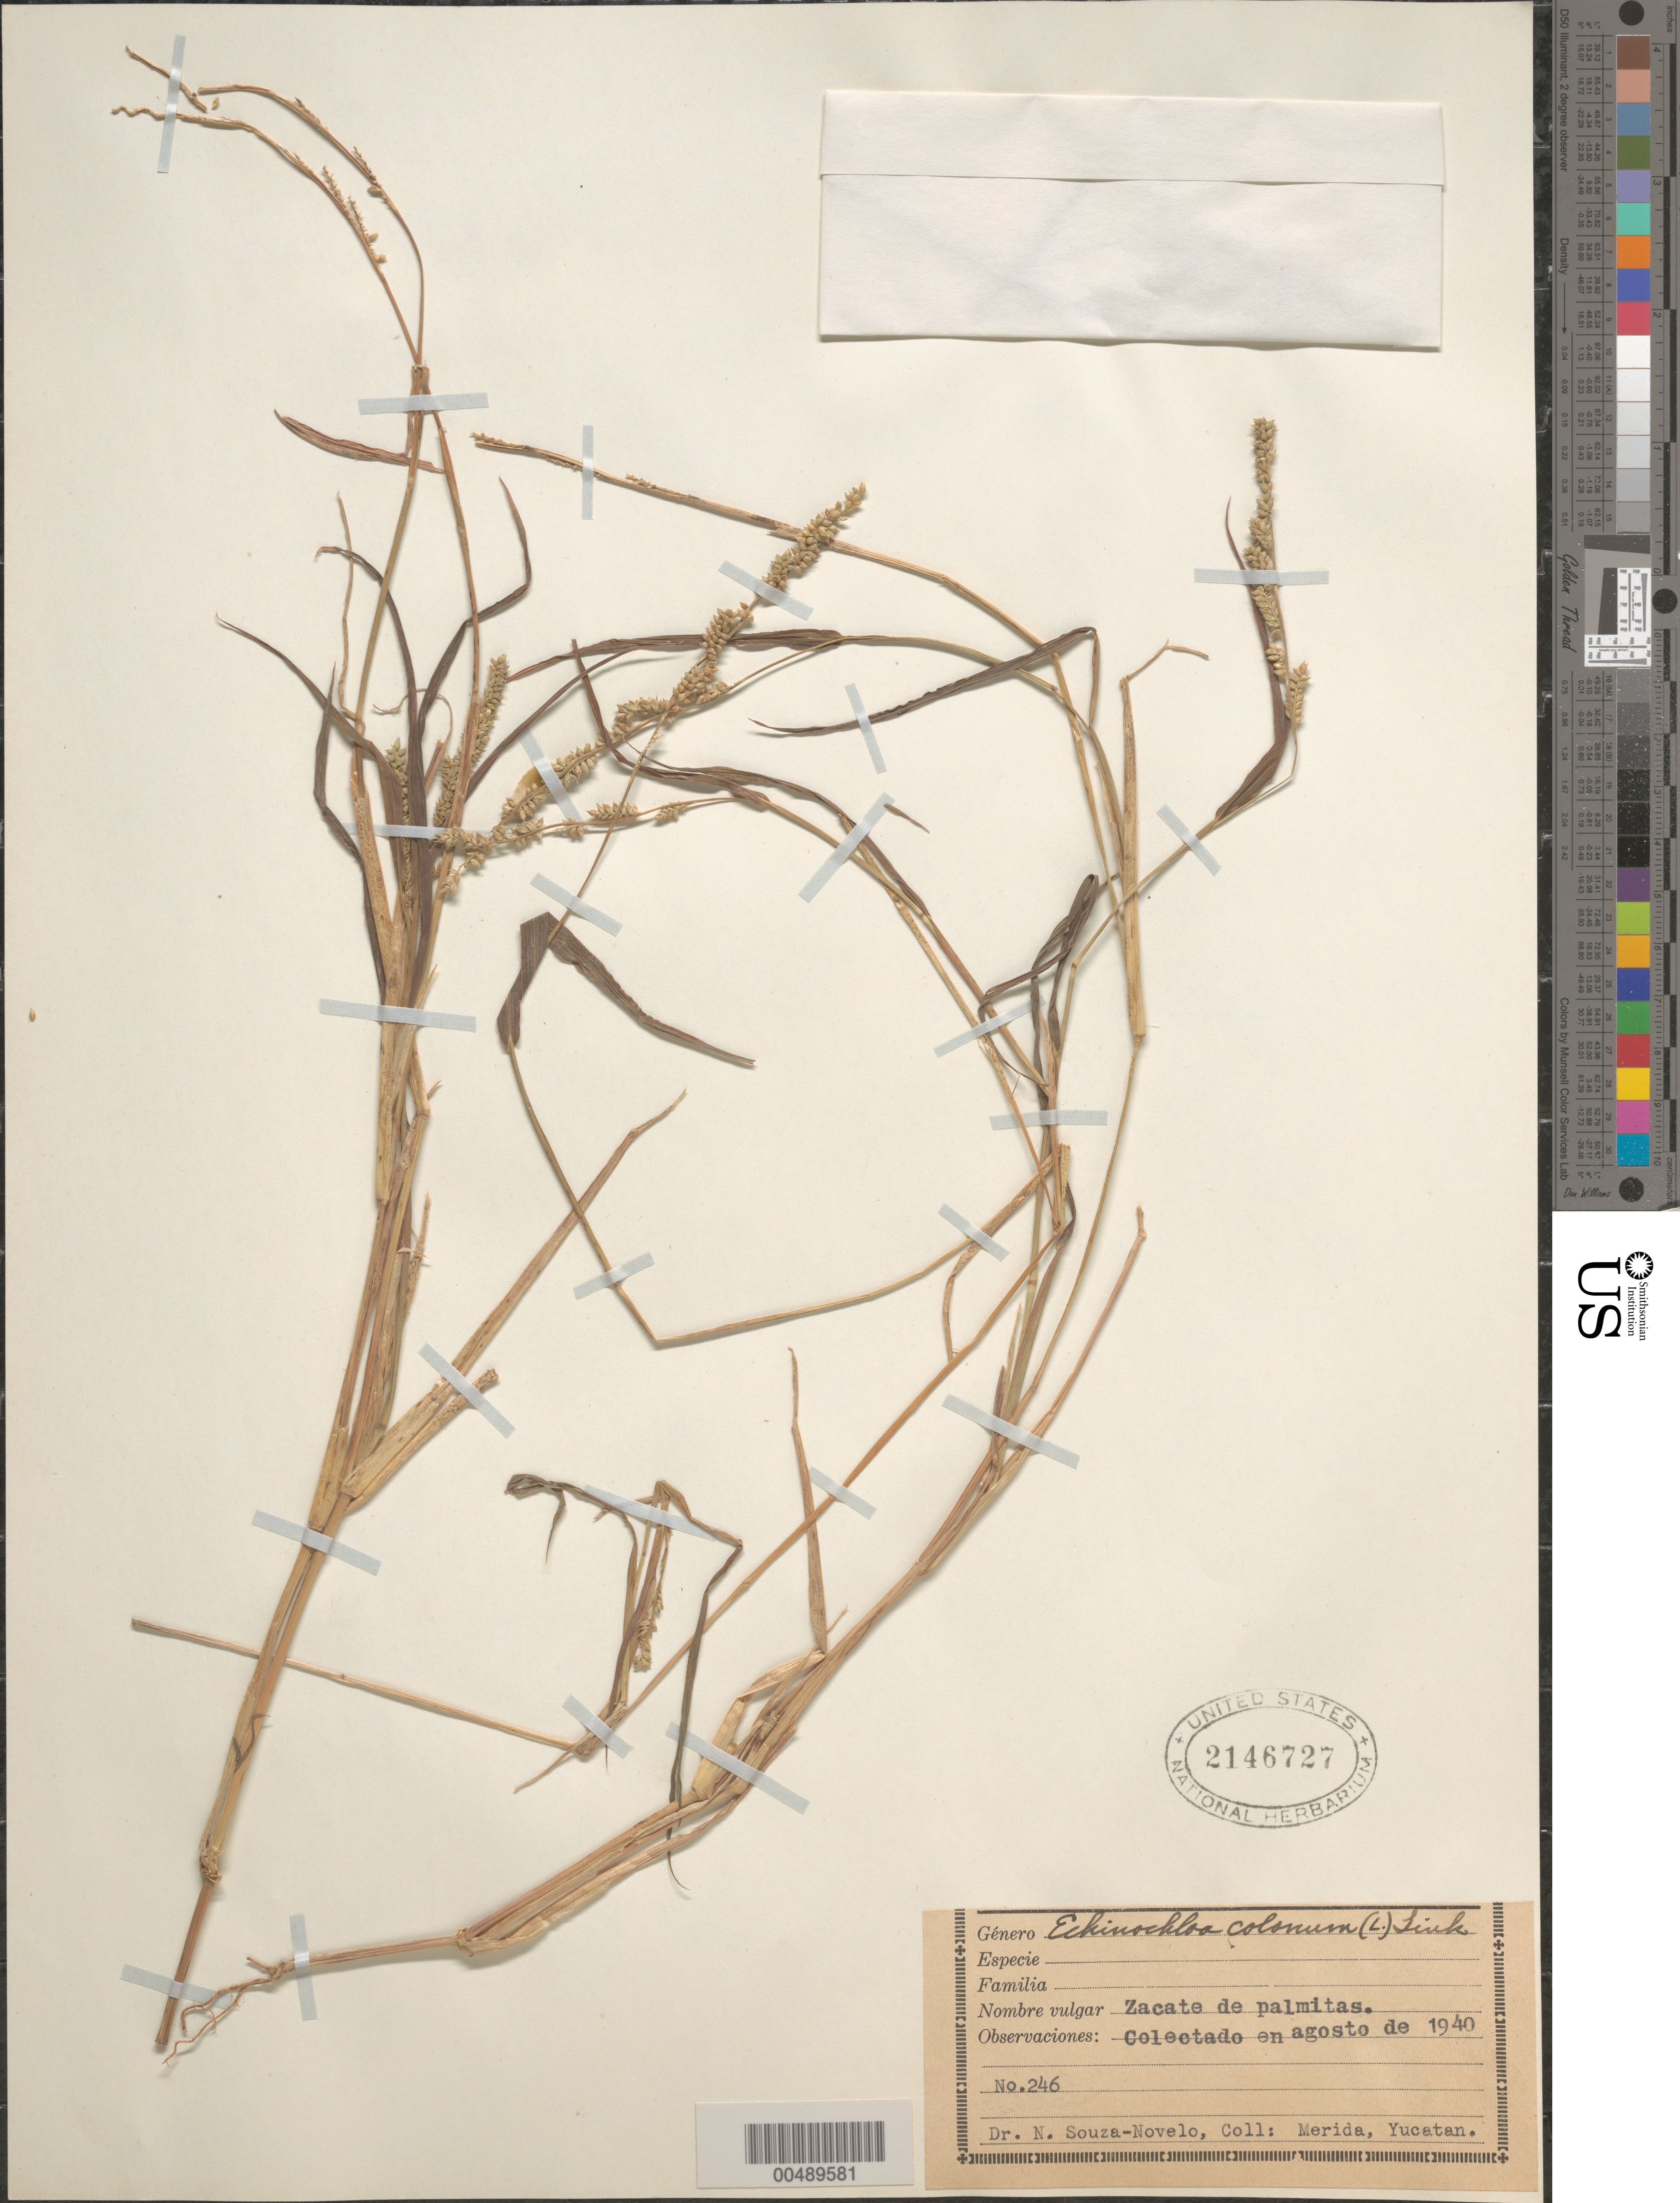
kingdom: Plantae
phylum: Tracheophyta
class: Liliopsida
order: Poales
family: Poaceae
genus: Echinochloa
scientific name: Echinochloa colona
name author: (L.) Link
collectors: N. Souza-Novelo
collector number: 246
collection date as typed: Aug 1940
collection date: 1940-08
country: Mexico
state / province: Yucatan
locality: Merica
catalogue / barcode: US 2146727